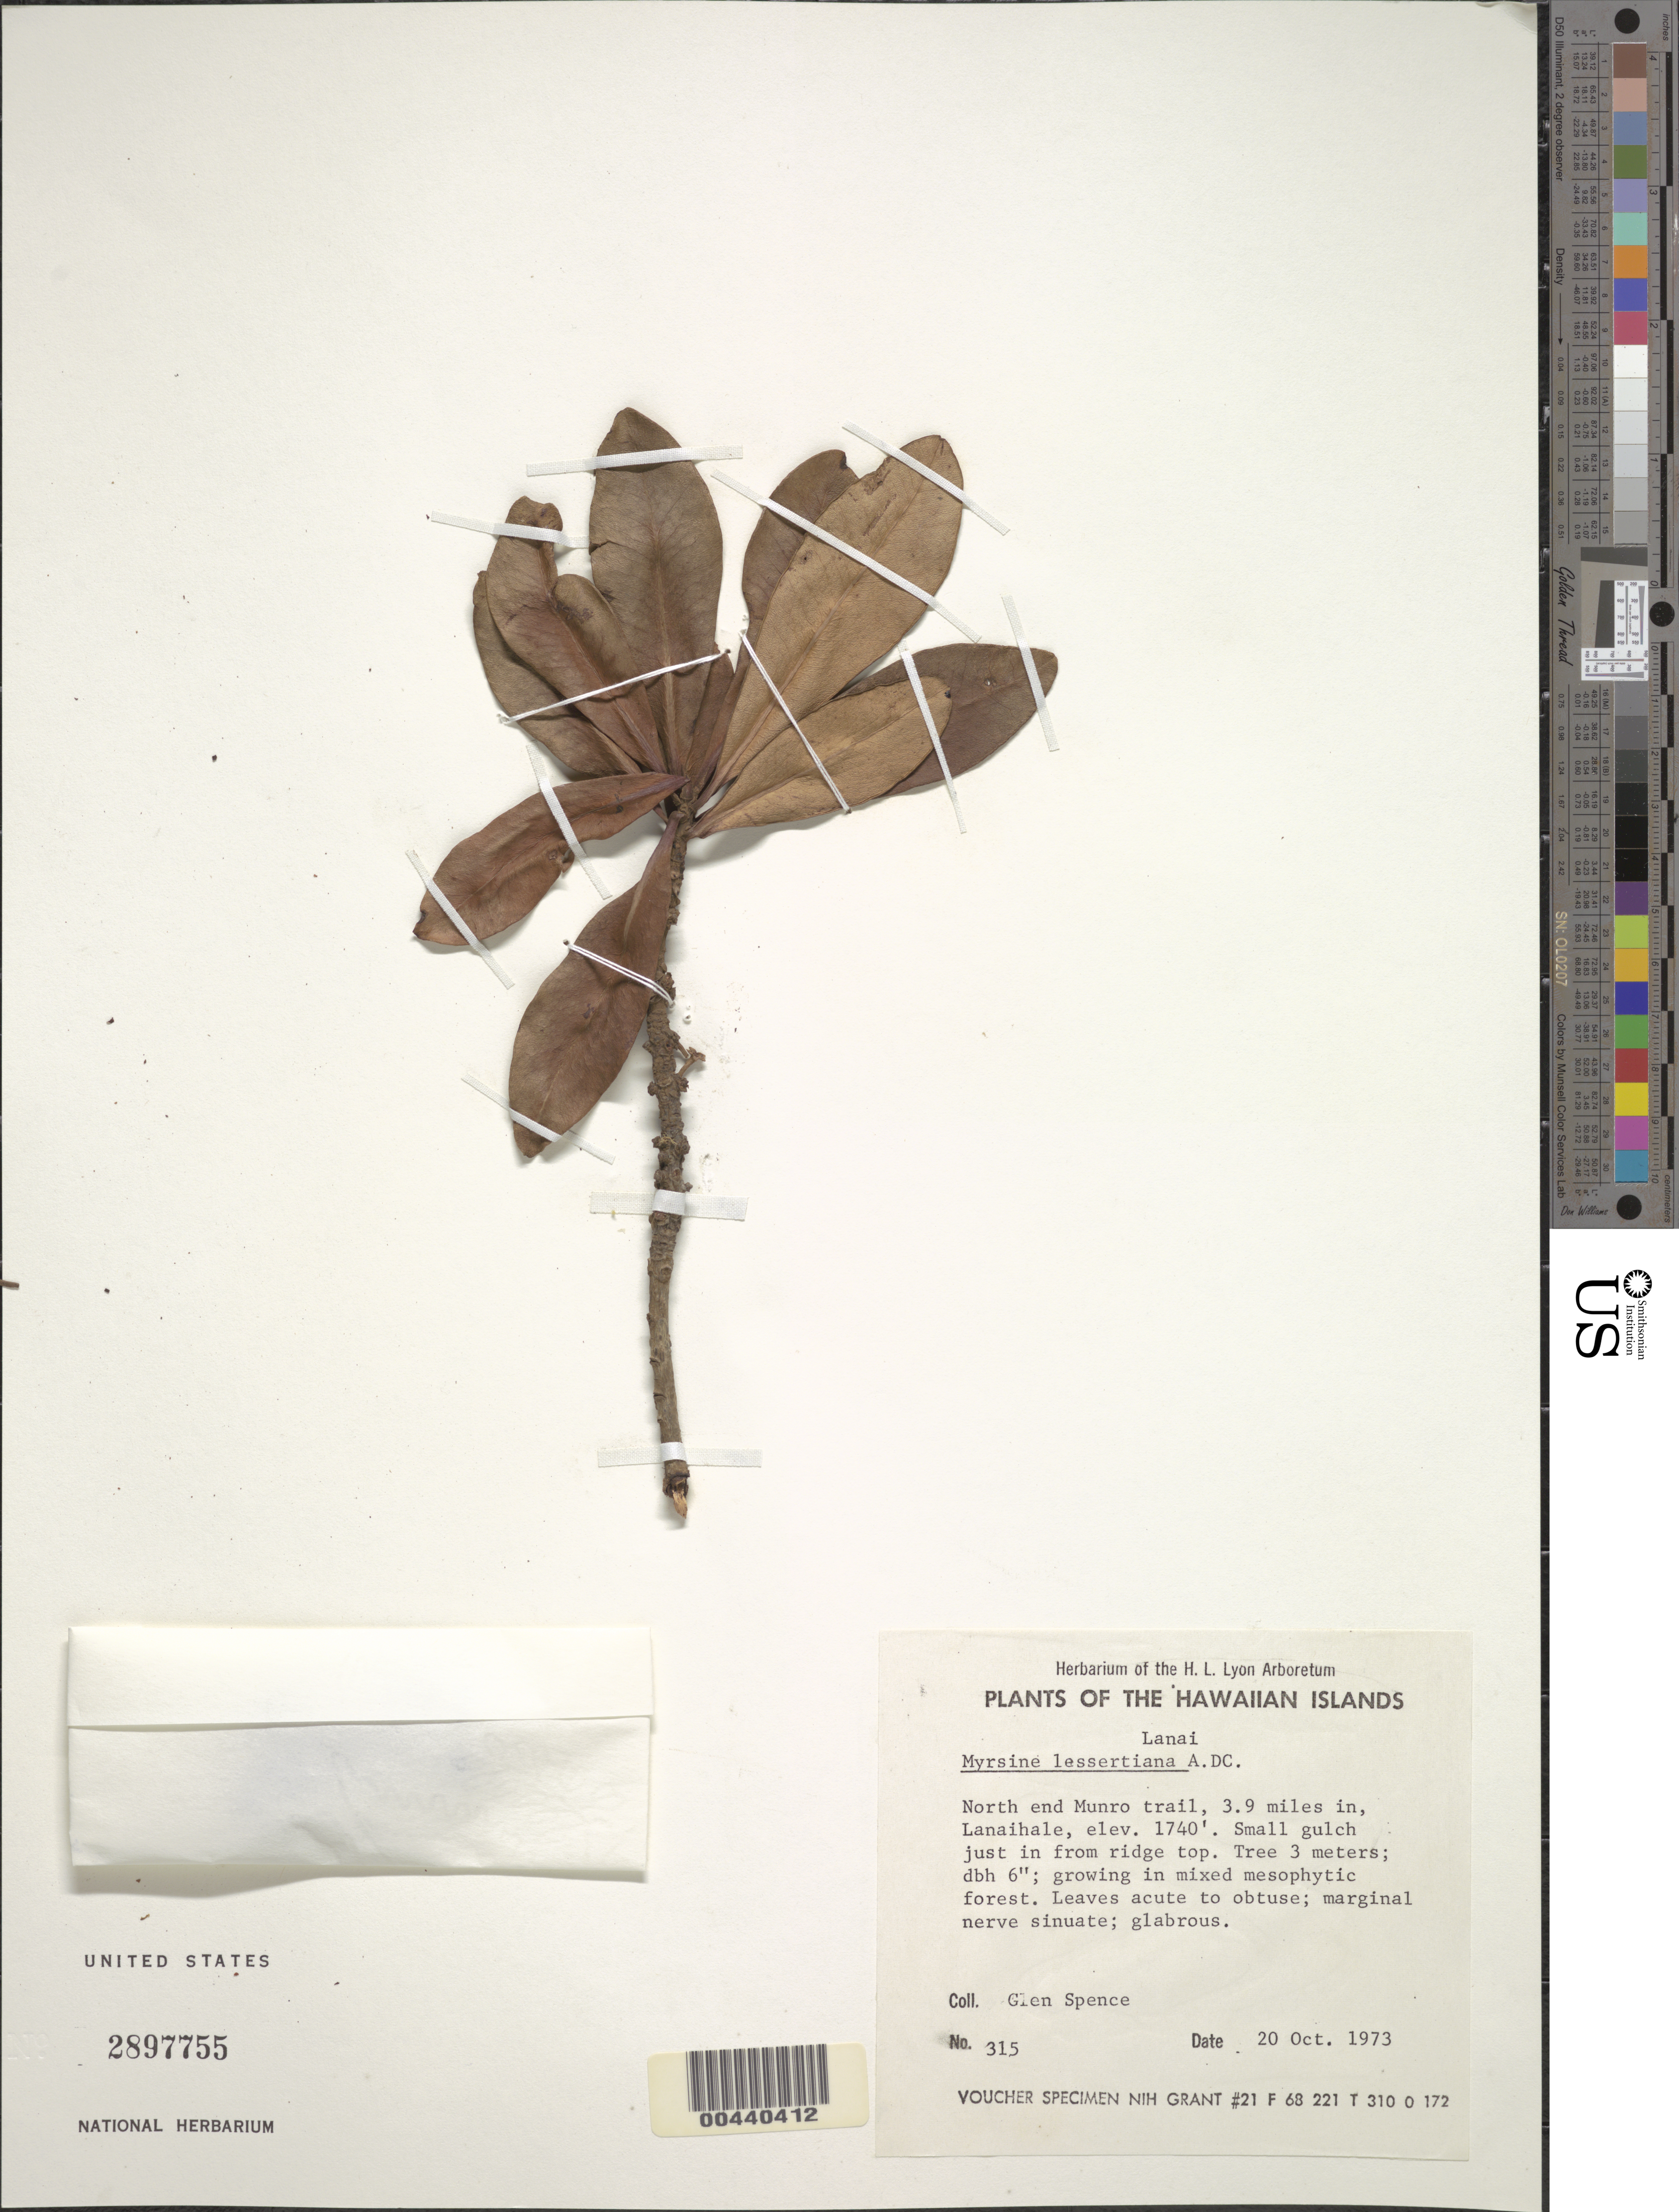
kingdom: Plantae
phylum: Tracheophyta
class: Magnoliopsida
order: Ericales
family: Primulaceae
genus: Myrsine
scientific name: Myrsine lessertiana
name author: A. DC.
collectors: G. Spence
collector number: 315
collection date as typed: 20 Oct 1973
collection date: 1973-10-20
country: United States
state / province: Hawaii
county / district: Maui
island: Lana'i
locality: N end Munro trail, 3.9 miles in, Lanaihale. Small gulch just in from ridge top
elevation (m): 530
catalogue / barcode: US 2897755